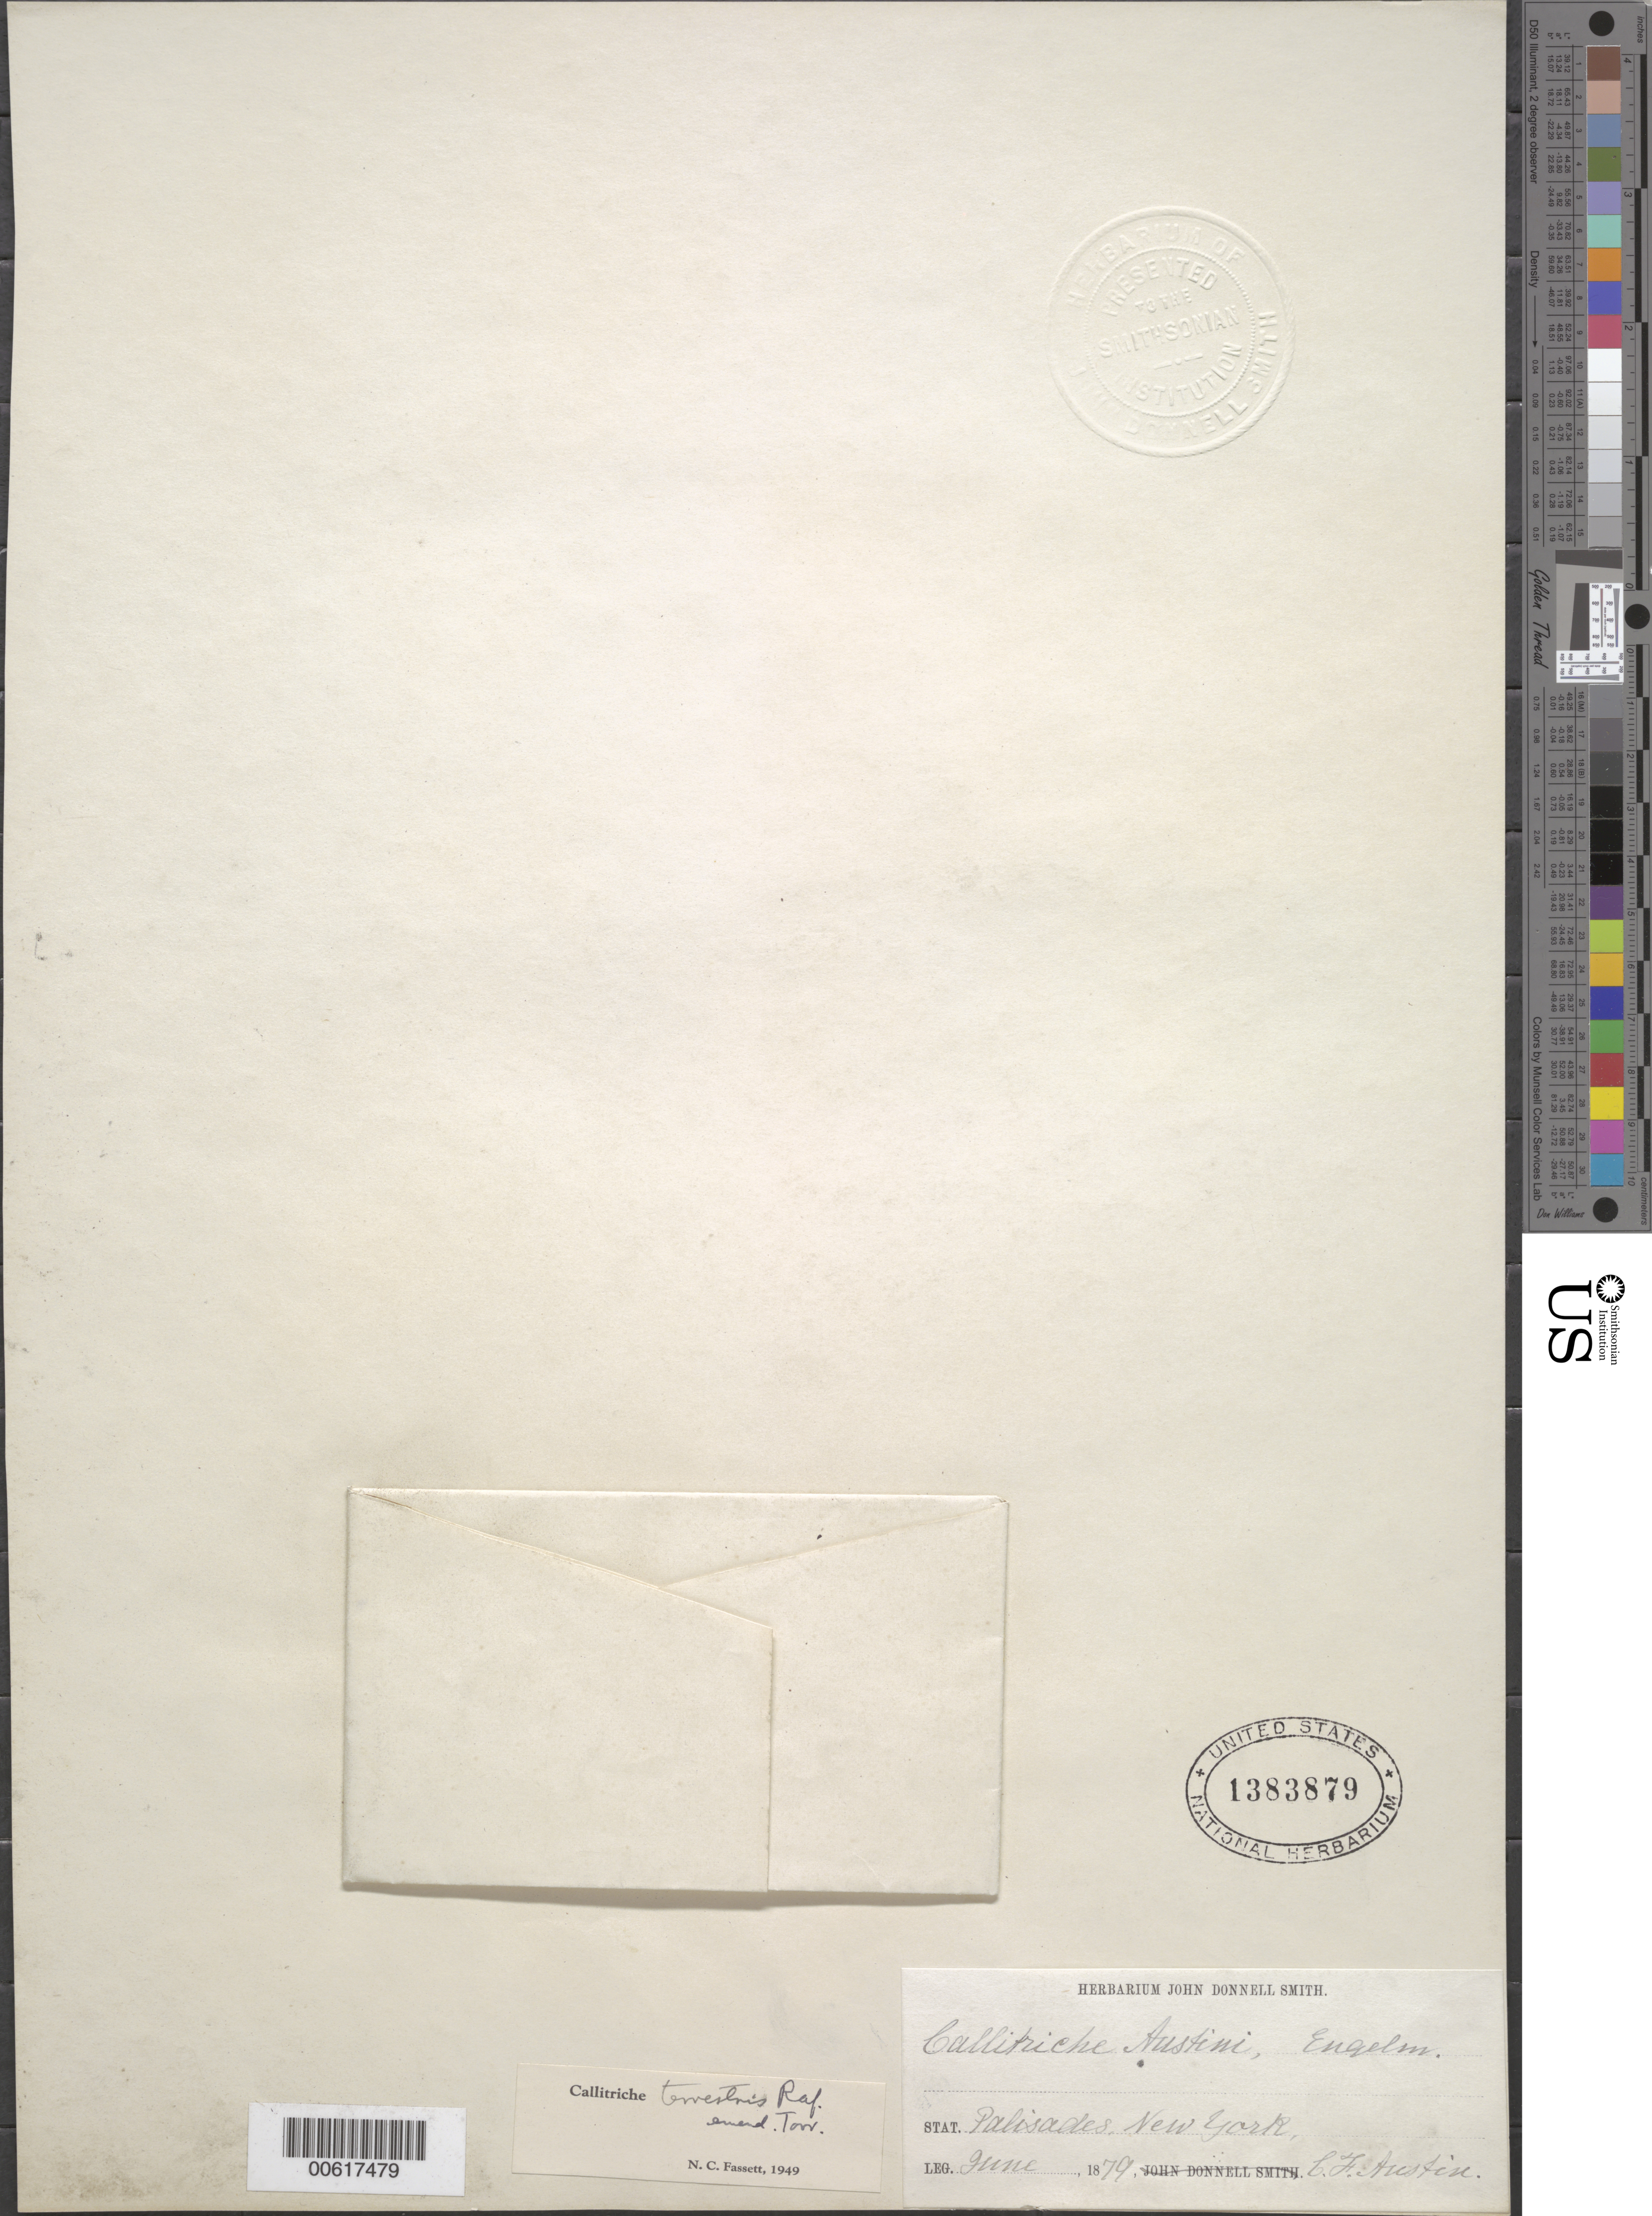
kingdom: Plantae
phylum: Tracheophyta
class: Magnoliopsida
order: Lamiales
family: Plantaginaceae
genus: Callitriche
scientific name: Callitriche terrestris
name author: Raf.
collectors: C. F. Austin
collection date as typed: Jun 1879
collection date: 1879-06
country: United States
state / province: New York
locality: Palisades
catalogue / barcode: US 1383879